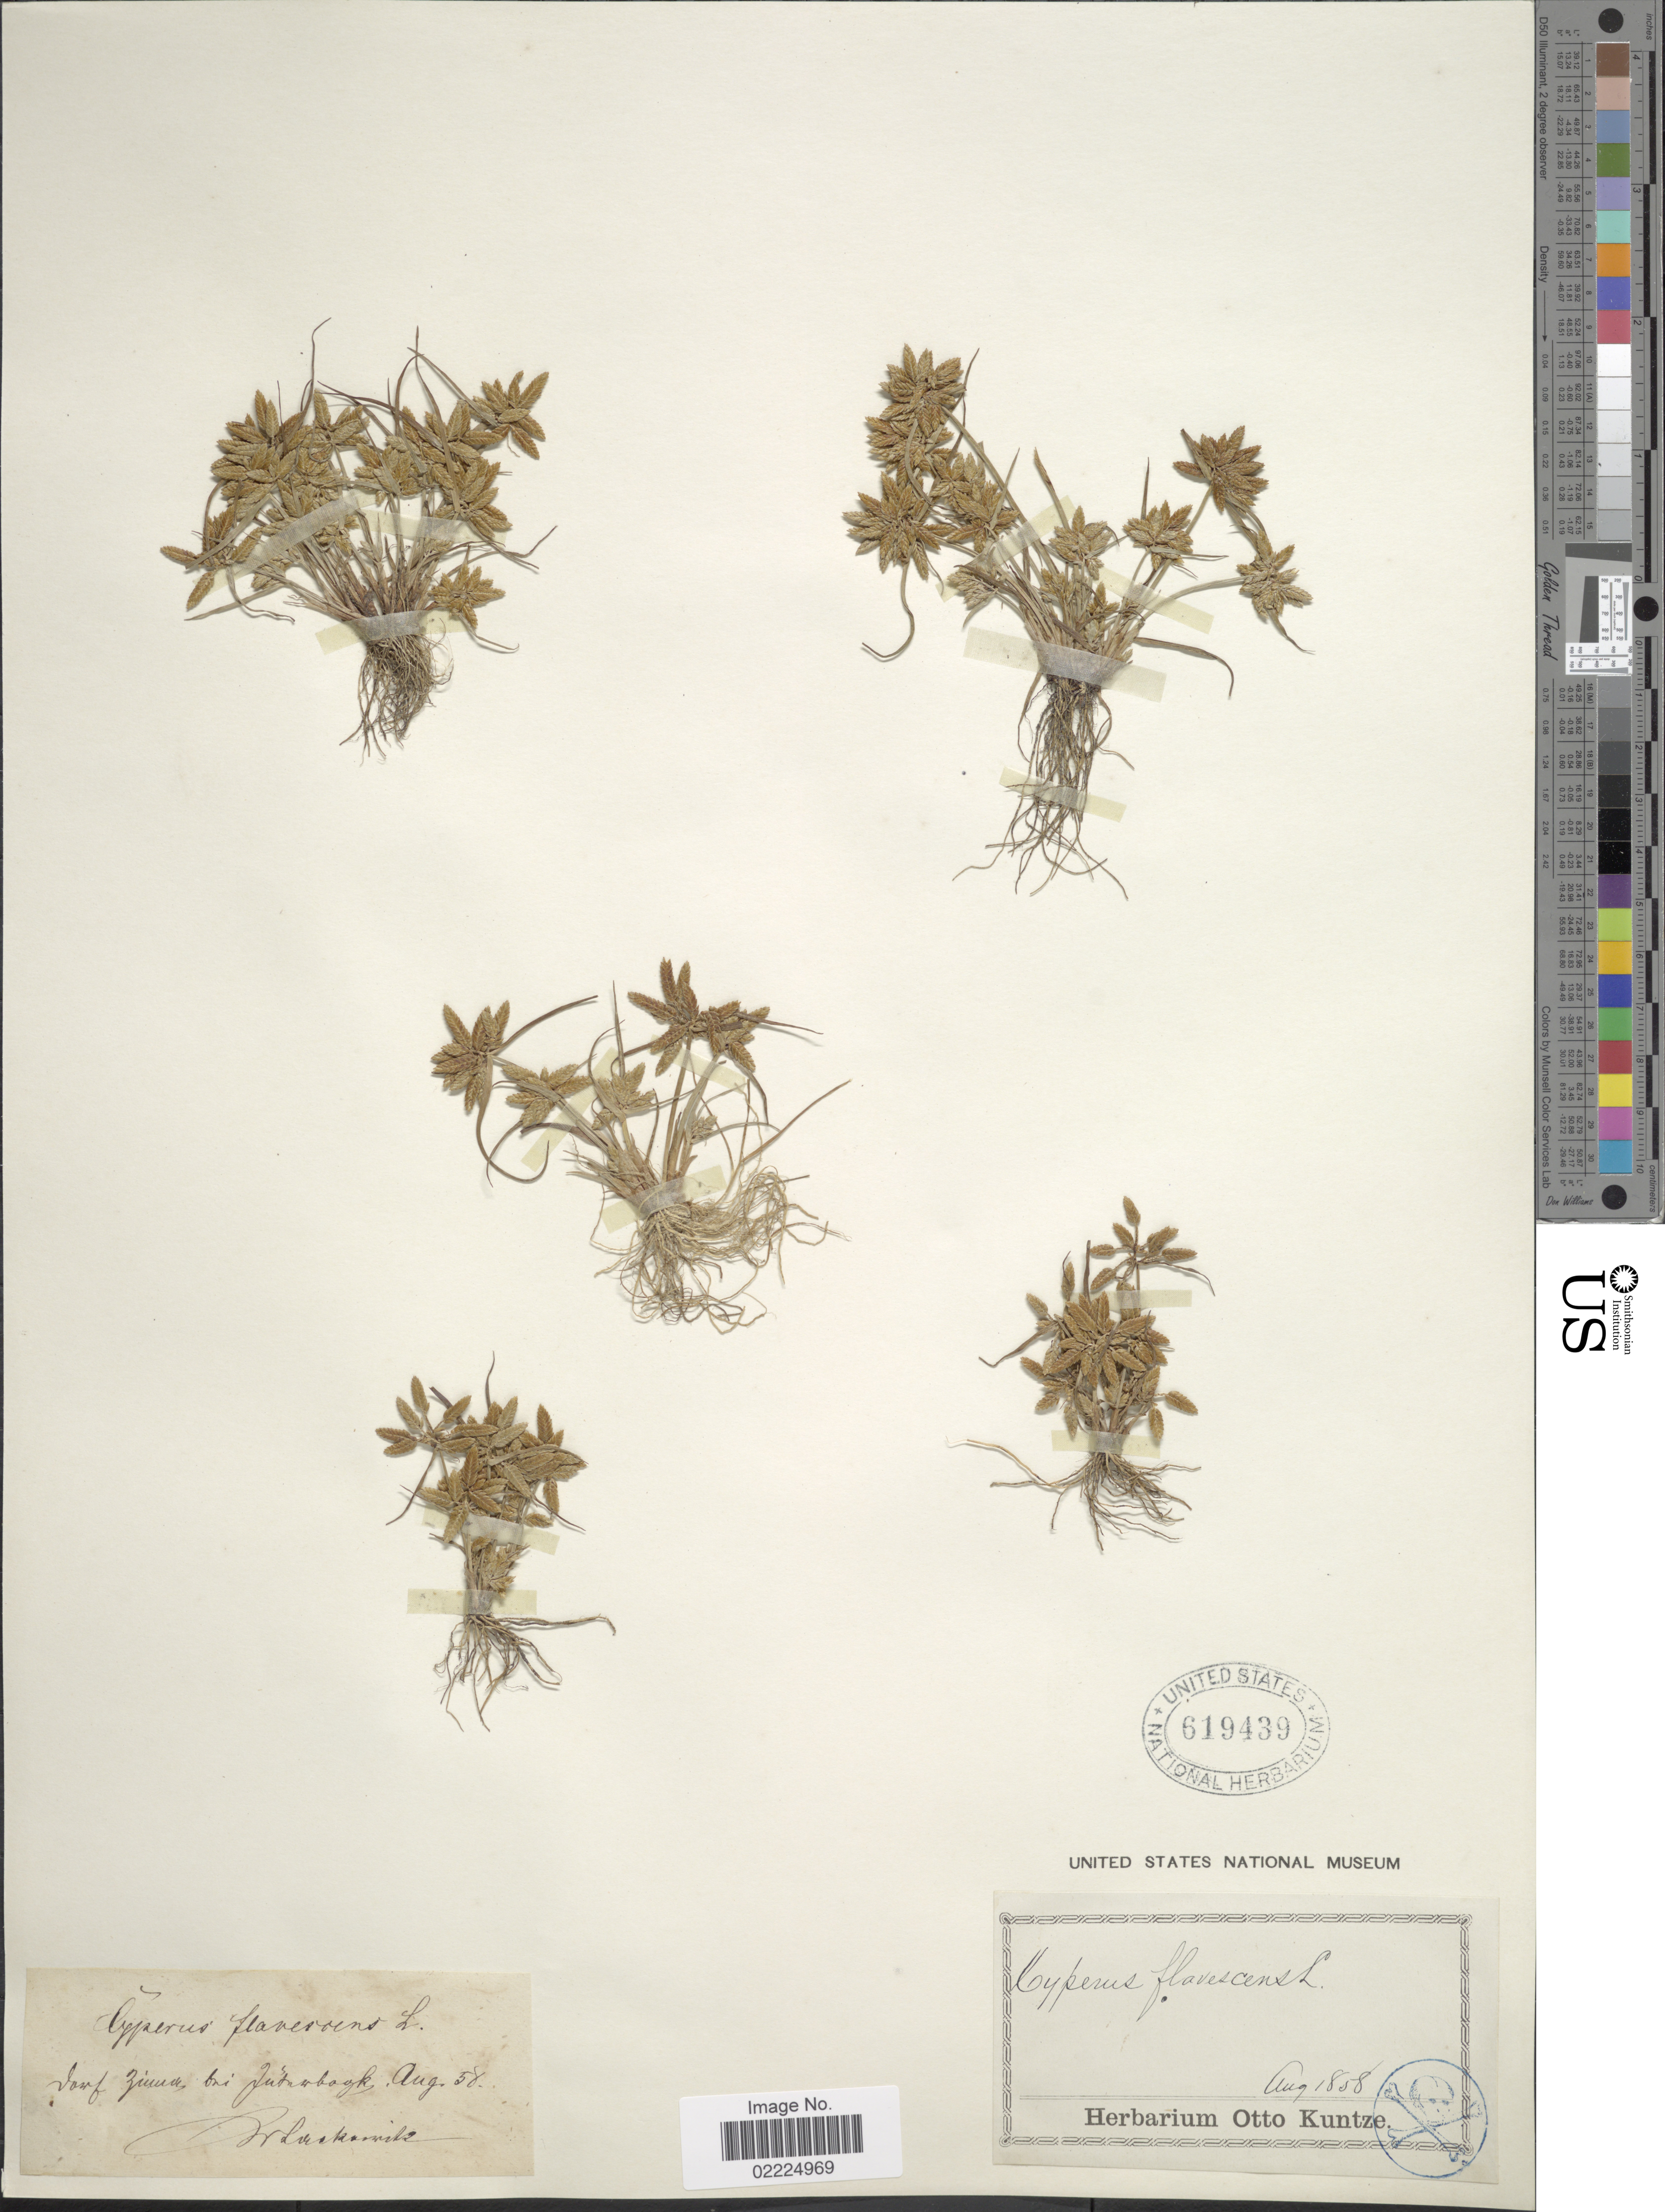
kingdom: Plantae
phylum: Tracheophyta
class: Liliopsida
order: Poales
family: Cyperaceae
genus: Cyperus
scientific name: Cyperus flavescens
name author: L.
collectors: C. Lakowitz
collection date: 1858-08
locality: Dorf [illegible text], bei Jutrabogk[interpreted]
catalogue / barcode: US 619439